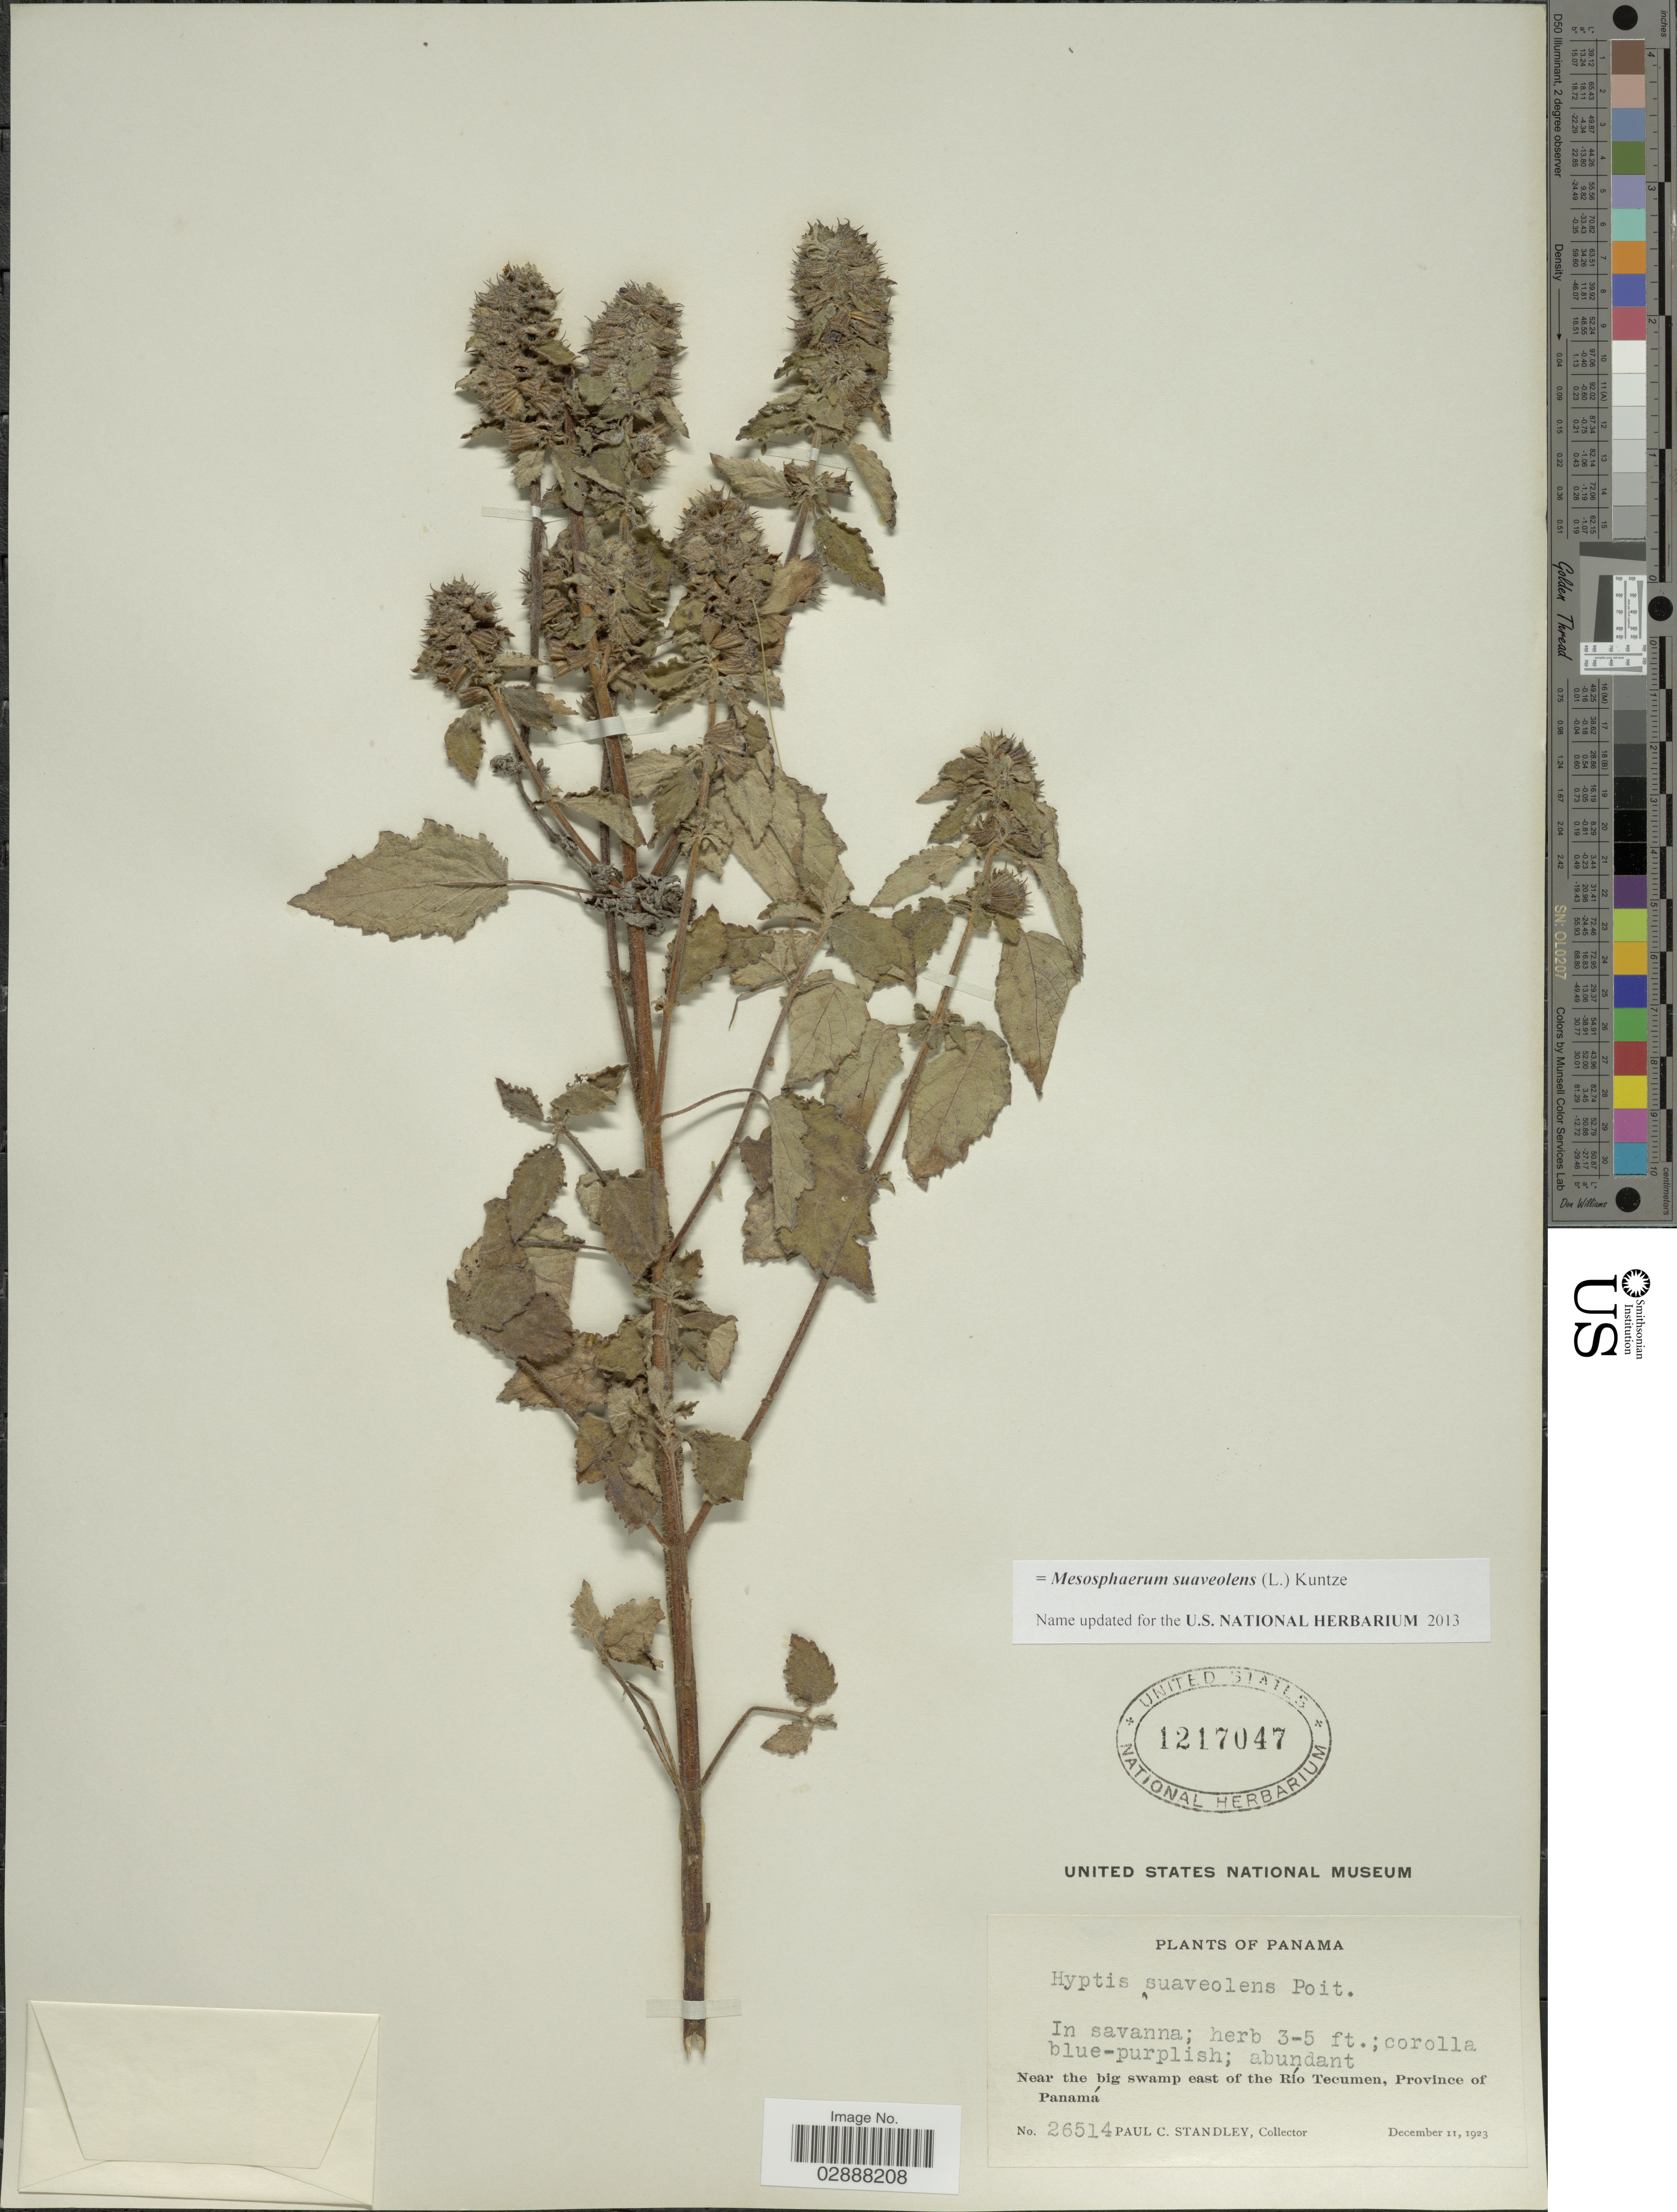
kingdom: Plantae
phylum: Tracheophyta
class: Magnoliopsida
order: Lamiales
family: Lamiaceae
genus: Mesosphaerum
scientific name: Mesosphaerum suaveolens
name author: (L.) Kuntze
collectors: P. C. Standley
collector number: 26514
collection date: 1923-12-11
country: Panama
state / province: Panamá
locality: Near the big swamp east of the Río Tecumen.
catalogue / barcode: US 1217047